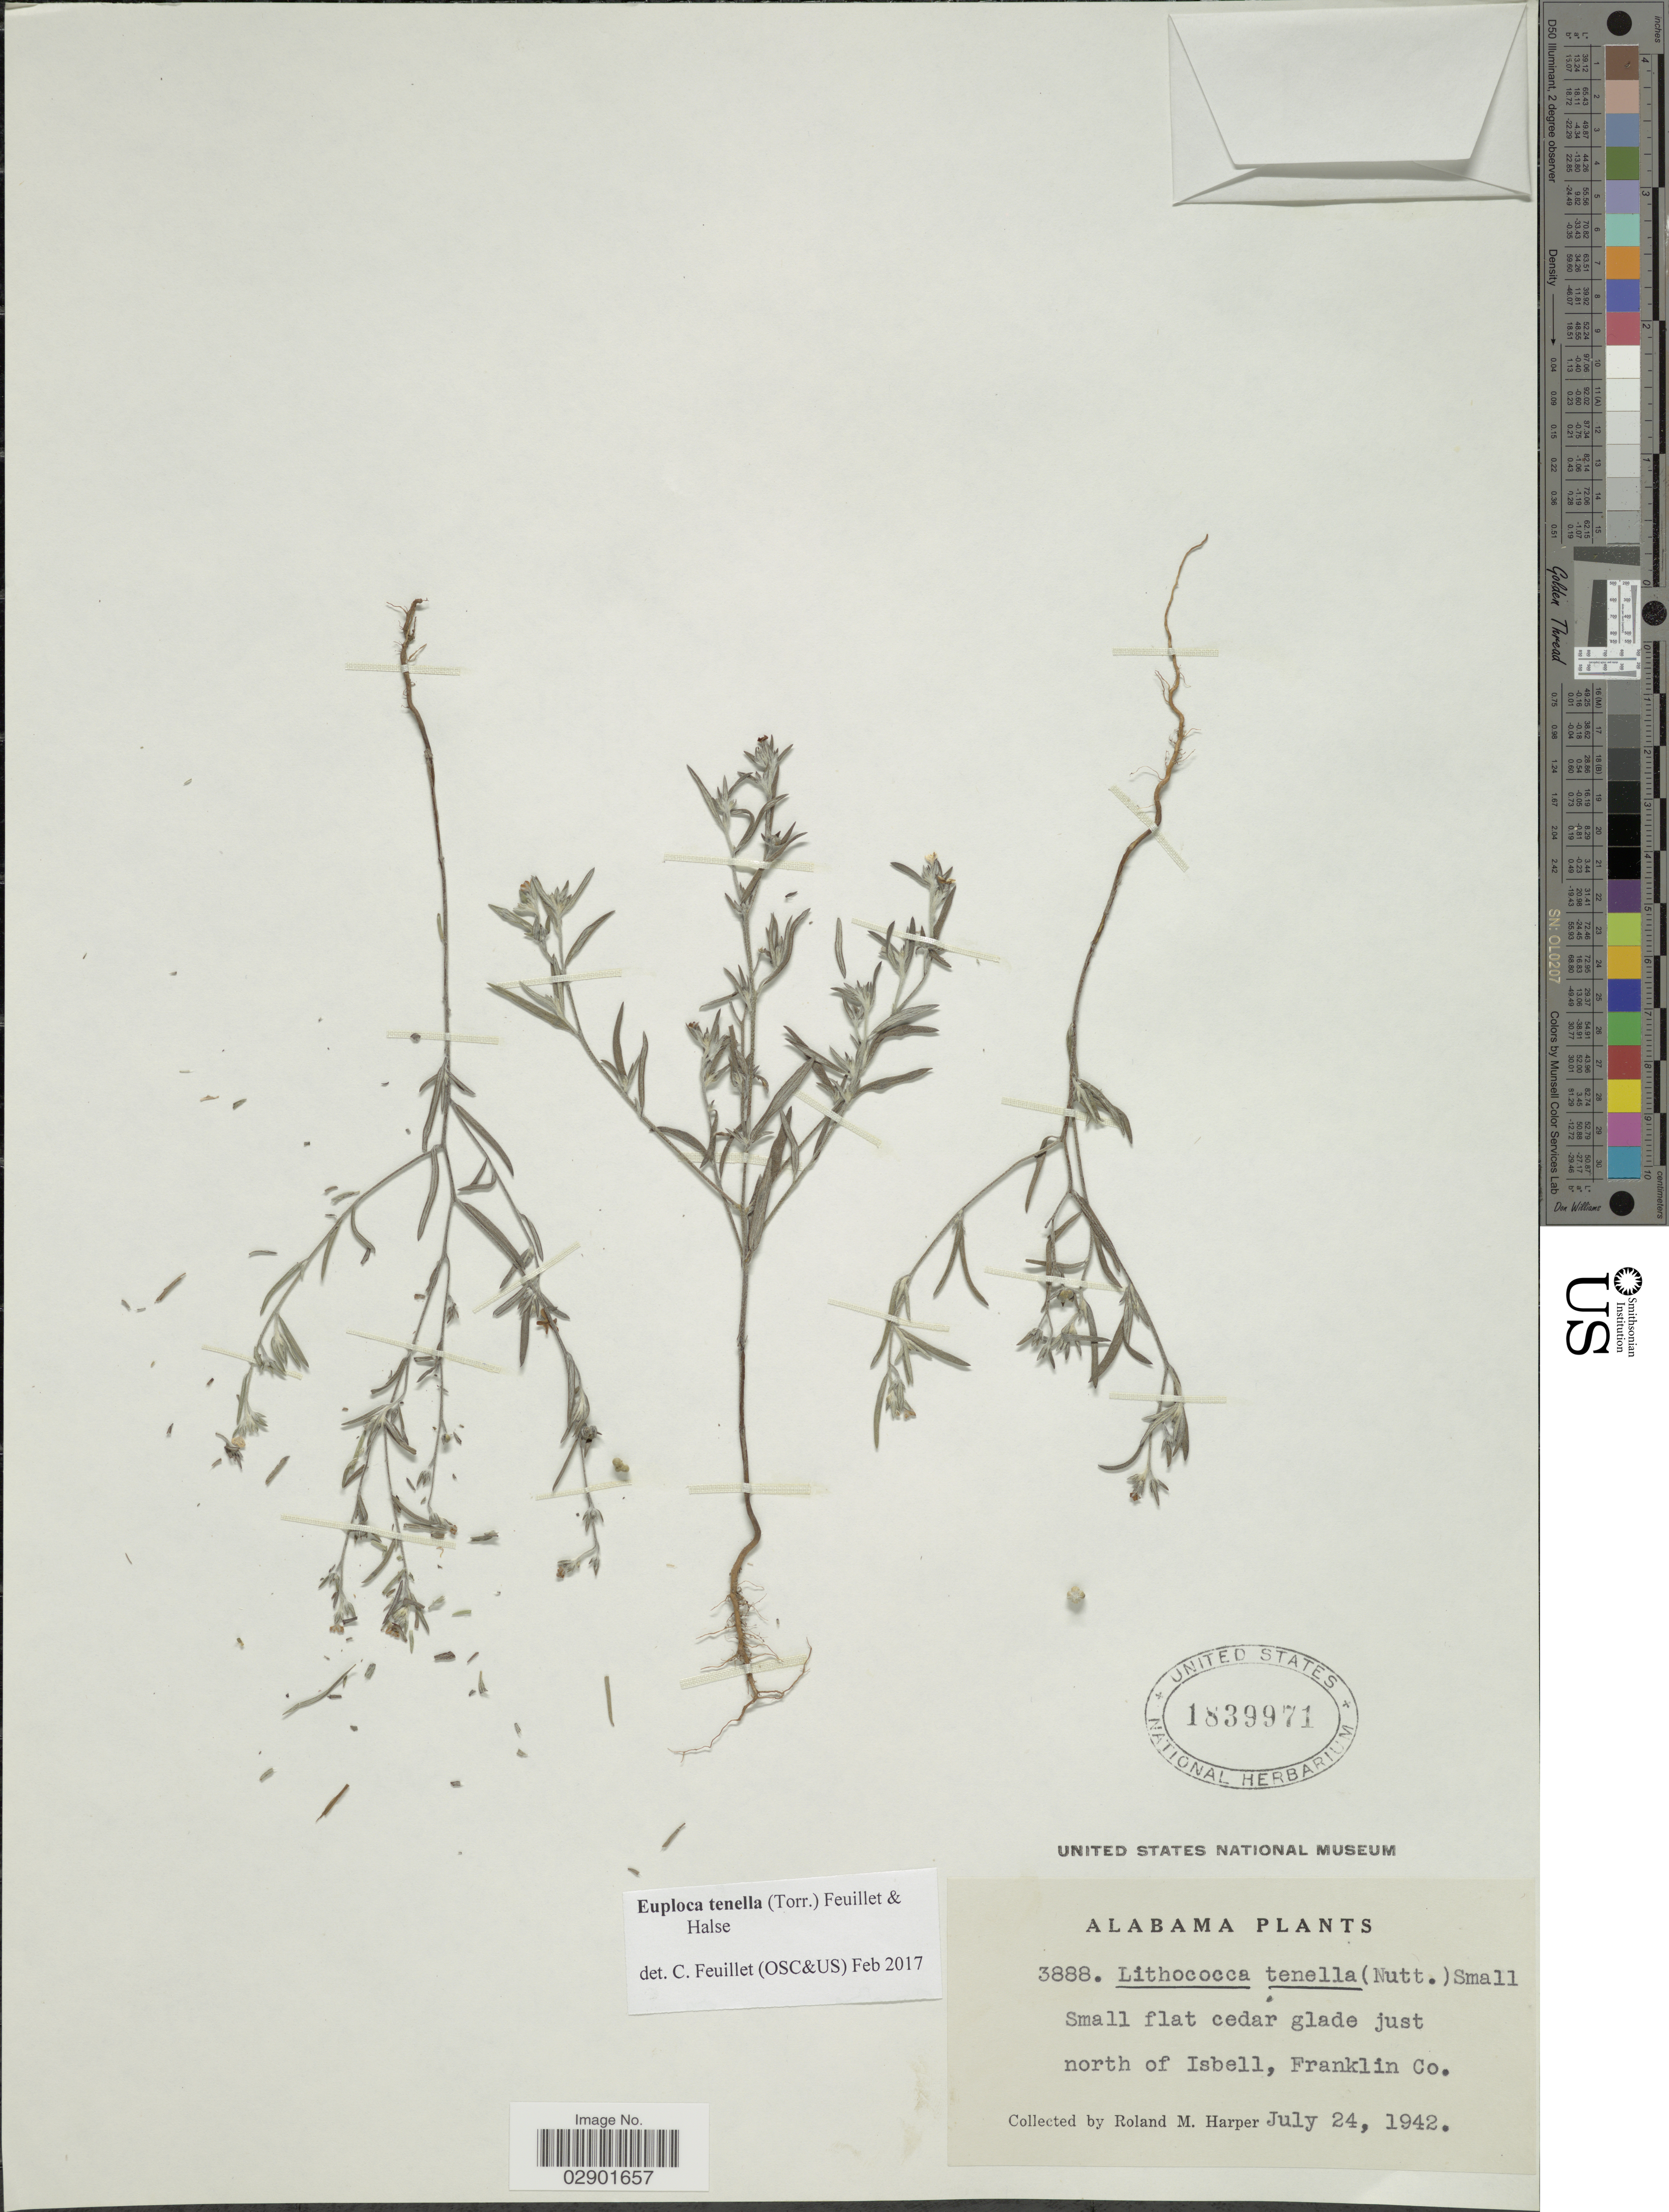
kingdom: Plantae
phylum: Tracheophyta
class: Magnoliopsida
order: Boraginales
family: Heliotropiaceae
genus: Euploca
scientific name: Euploca polyphylla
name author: (Lehm.) J.I.M. Melo & Semir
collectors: R. M. Harper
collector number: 3888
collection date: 1942-07-24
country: United States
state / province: Alabama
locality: Small flat cedar glade just north of Isbell, Franklin Co.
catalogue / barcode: US 1839971